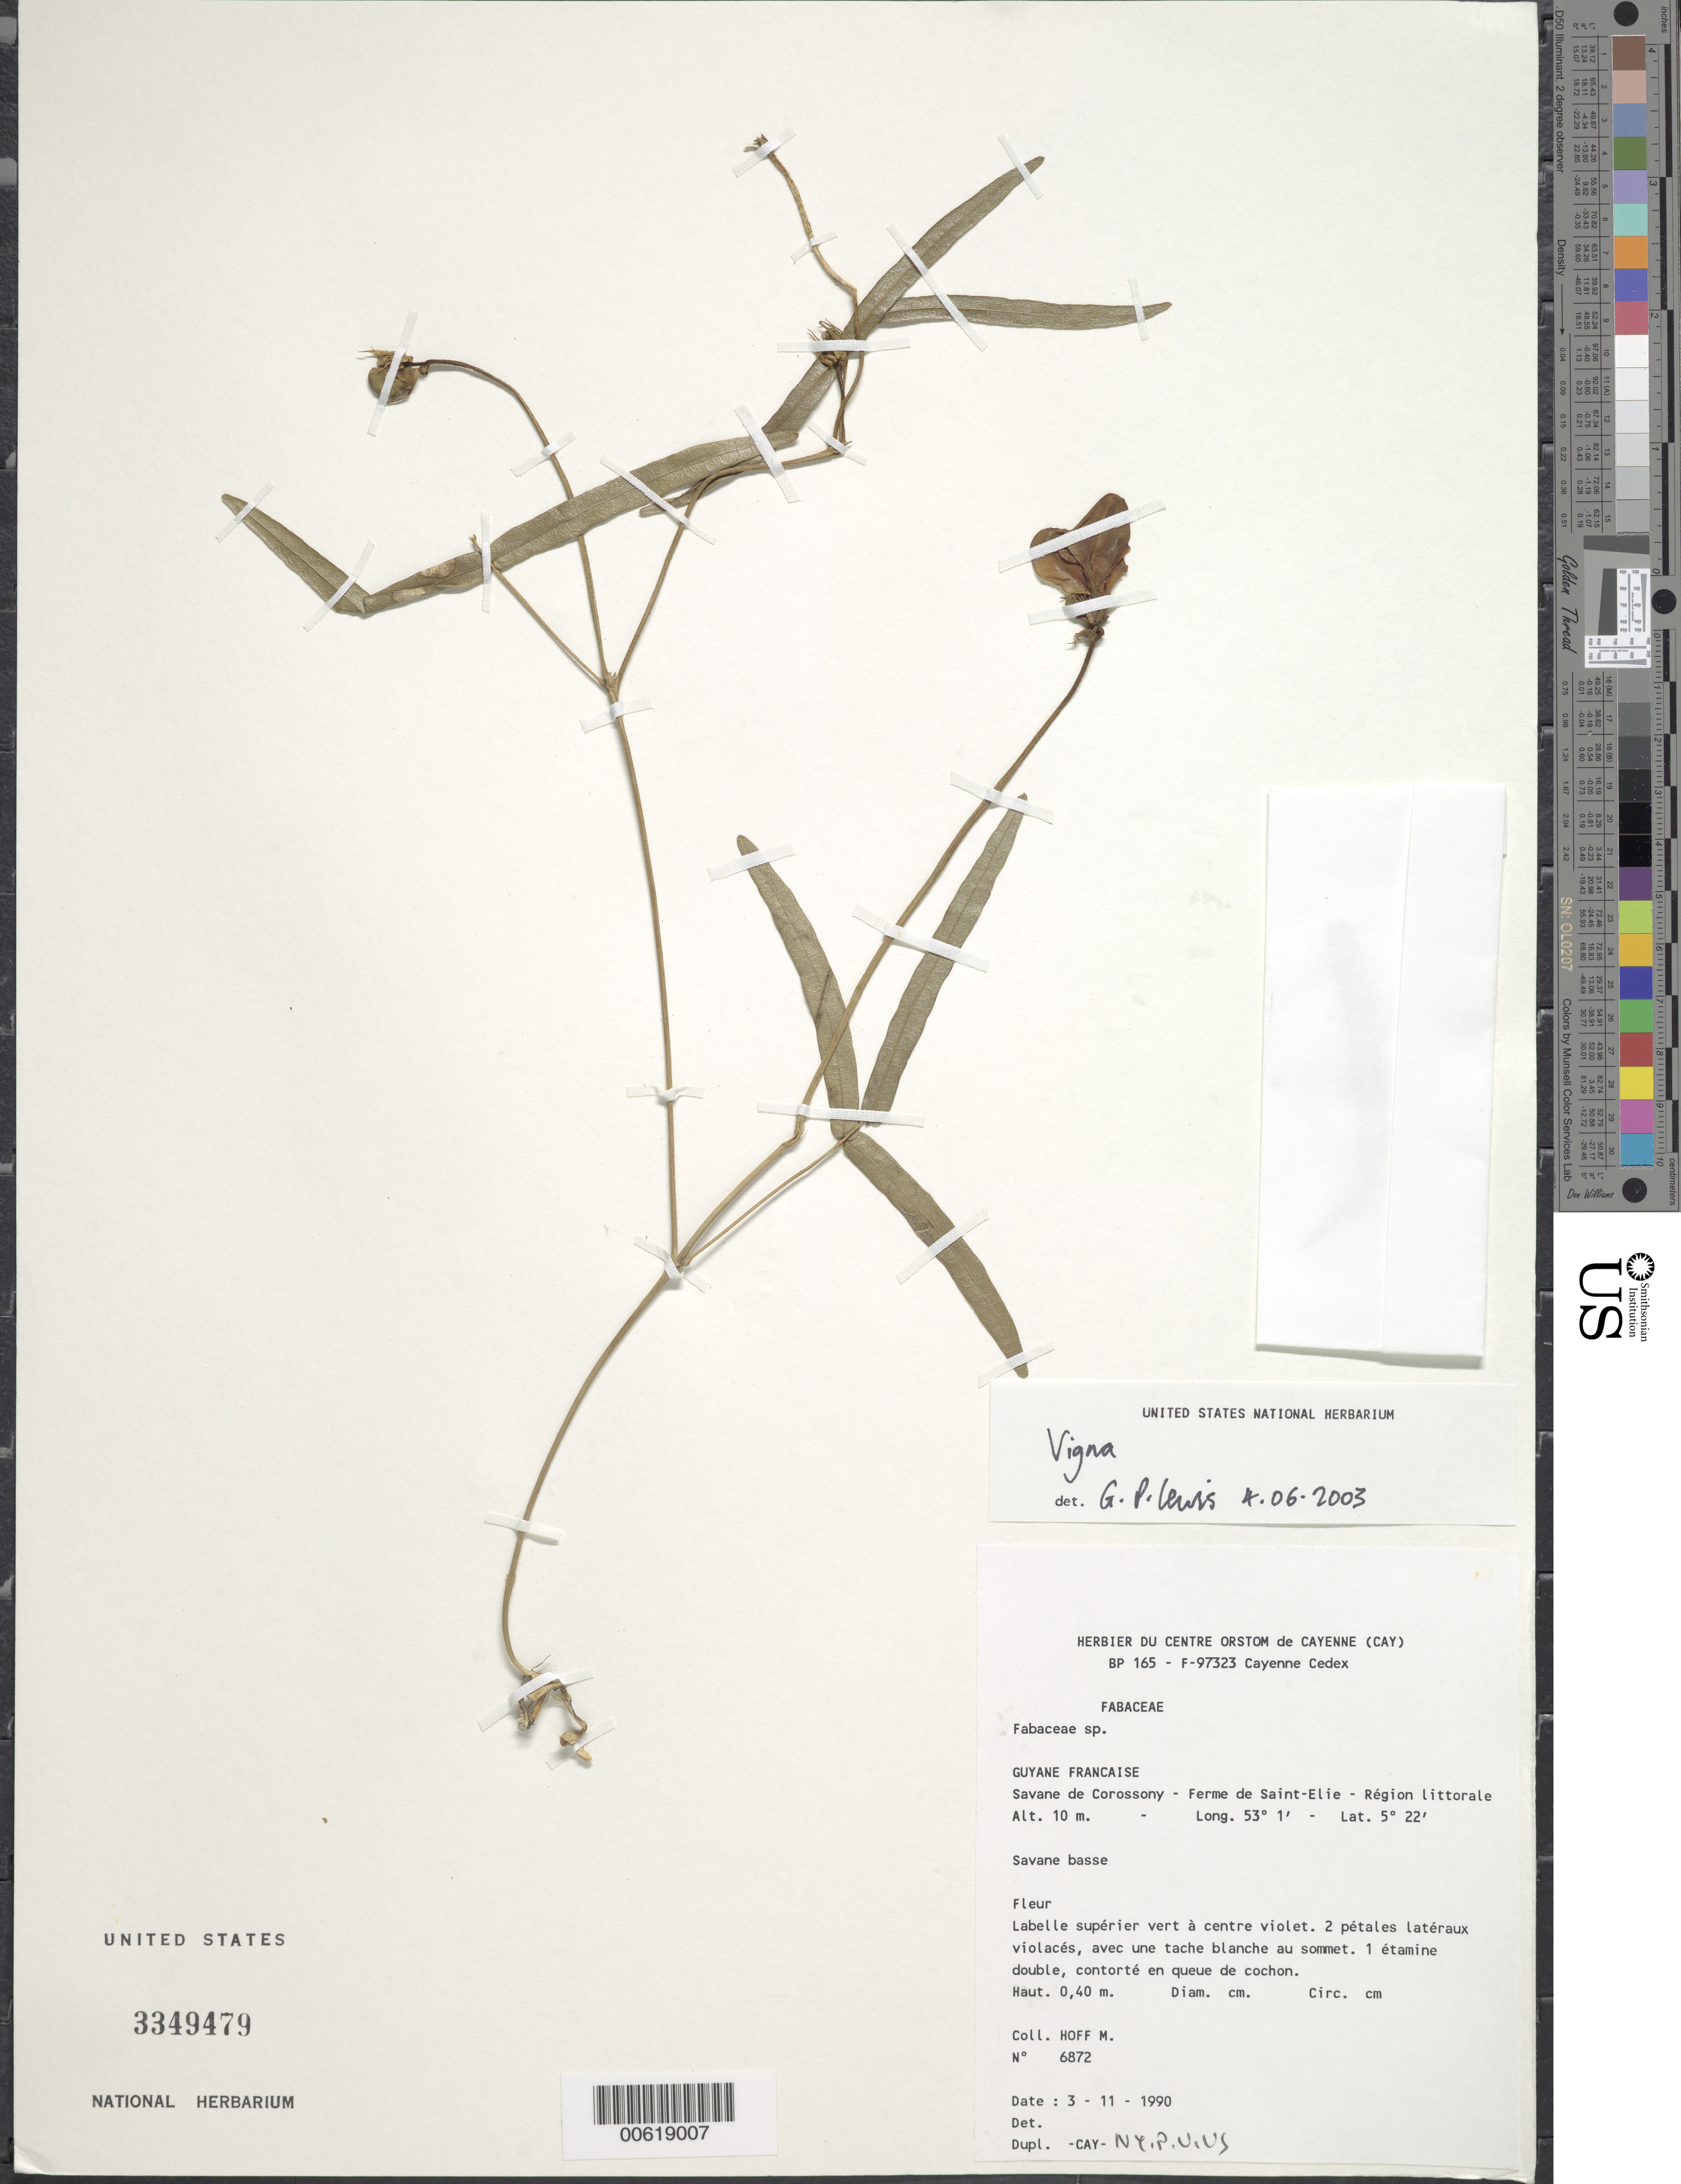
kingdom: Plantae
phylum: Tracheophyta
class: Magnoliopsida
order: Fabales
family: Fabaceae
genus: Vigna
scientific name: Vigna sp.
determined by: Lewis, Gwilym P.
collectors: M. Hoff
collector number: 6872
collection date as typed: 3-Nov-90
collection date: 1990-11-03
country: French Guiana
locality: Savane de Corossony, Ferme de Saint-Élie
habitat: Low savanna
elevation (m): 10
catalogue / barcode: US 3349479